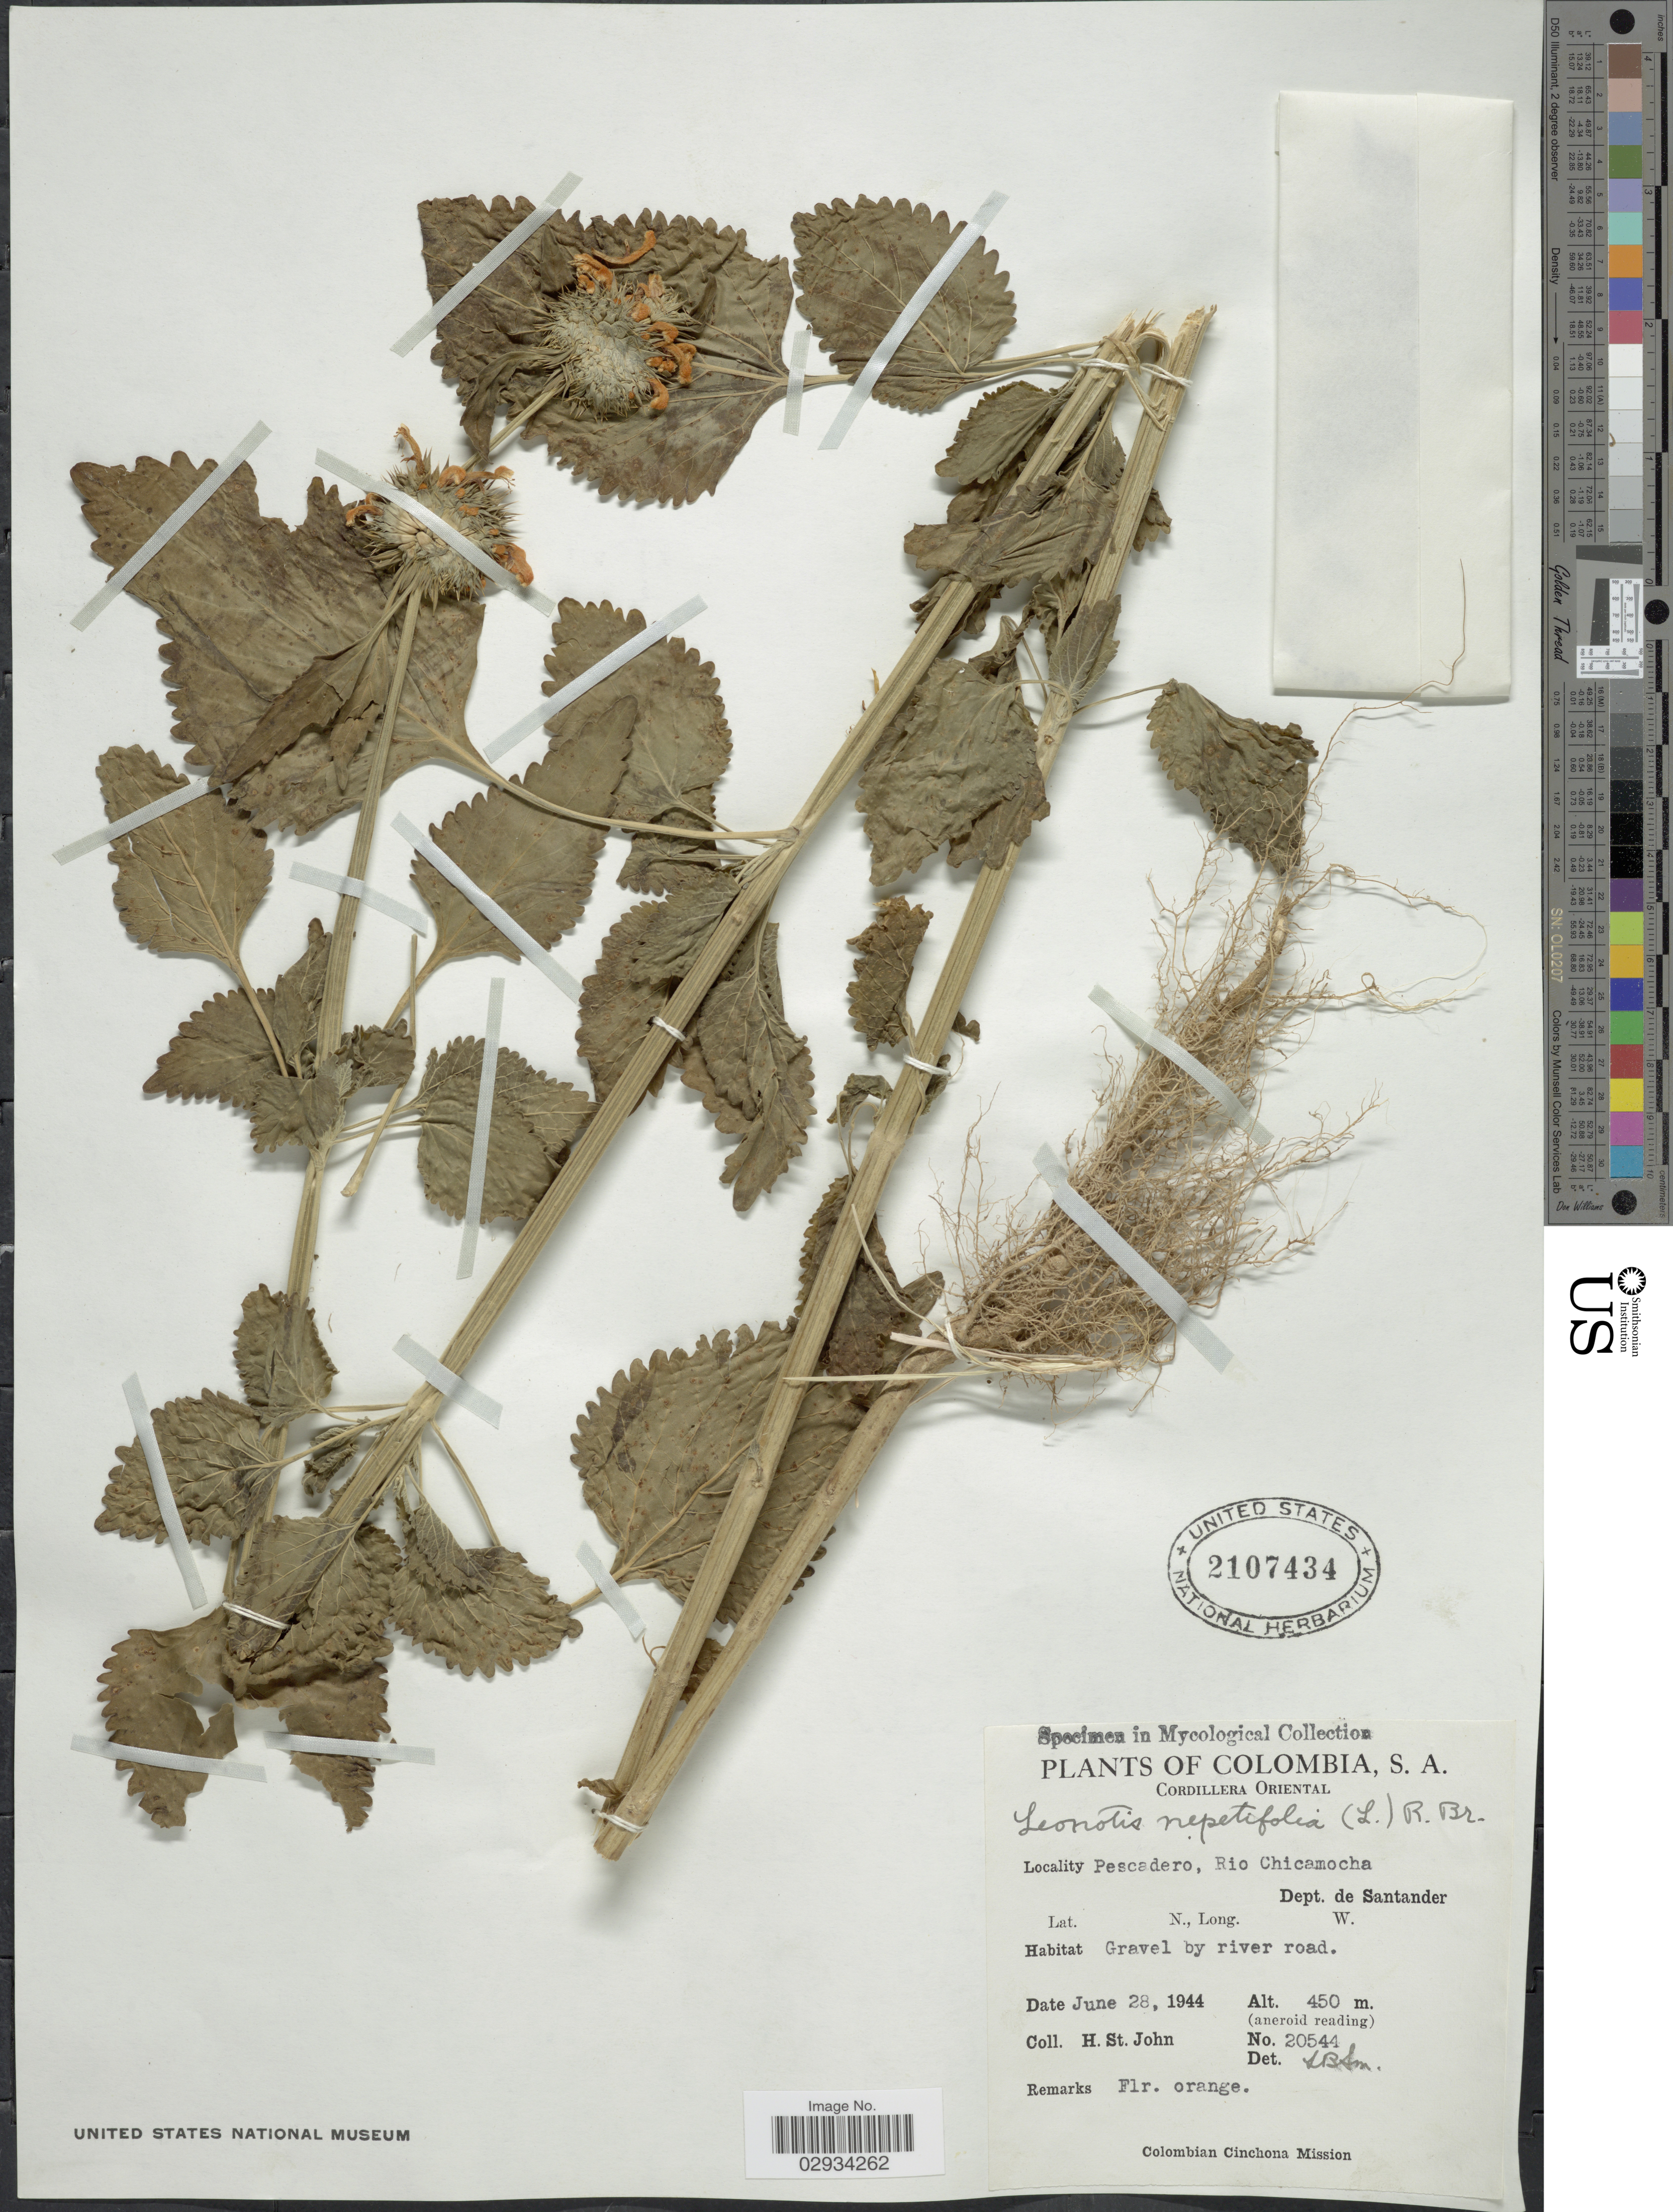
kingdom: Plantae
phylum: Tracheophyta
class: Magnoliopsida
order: Lamiales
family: Lamiaceae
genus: Leonotis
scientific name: Leonotis nepetifolia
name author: (L.) R. Br.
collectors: H. St. John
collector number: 20544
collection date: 1944-06-28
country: Colombia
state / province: Santander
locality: Cordillera Oriental. Pescadero, Rio Chicamocha. Dept. de Santander.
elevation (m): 450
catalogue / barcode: US 2107434